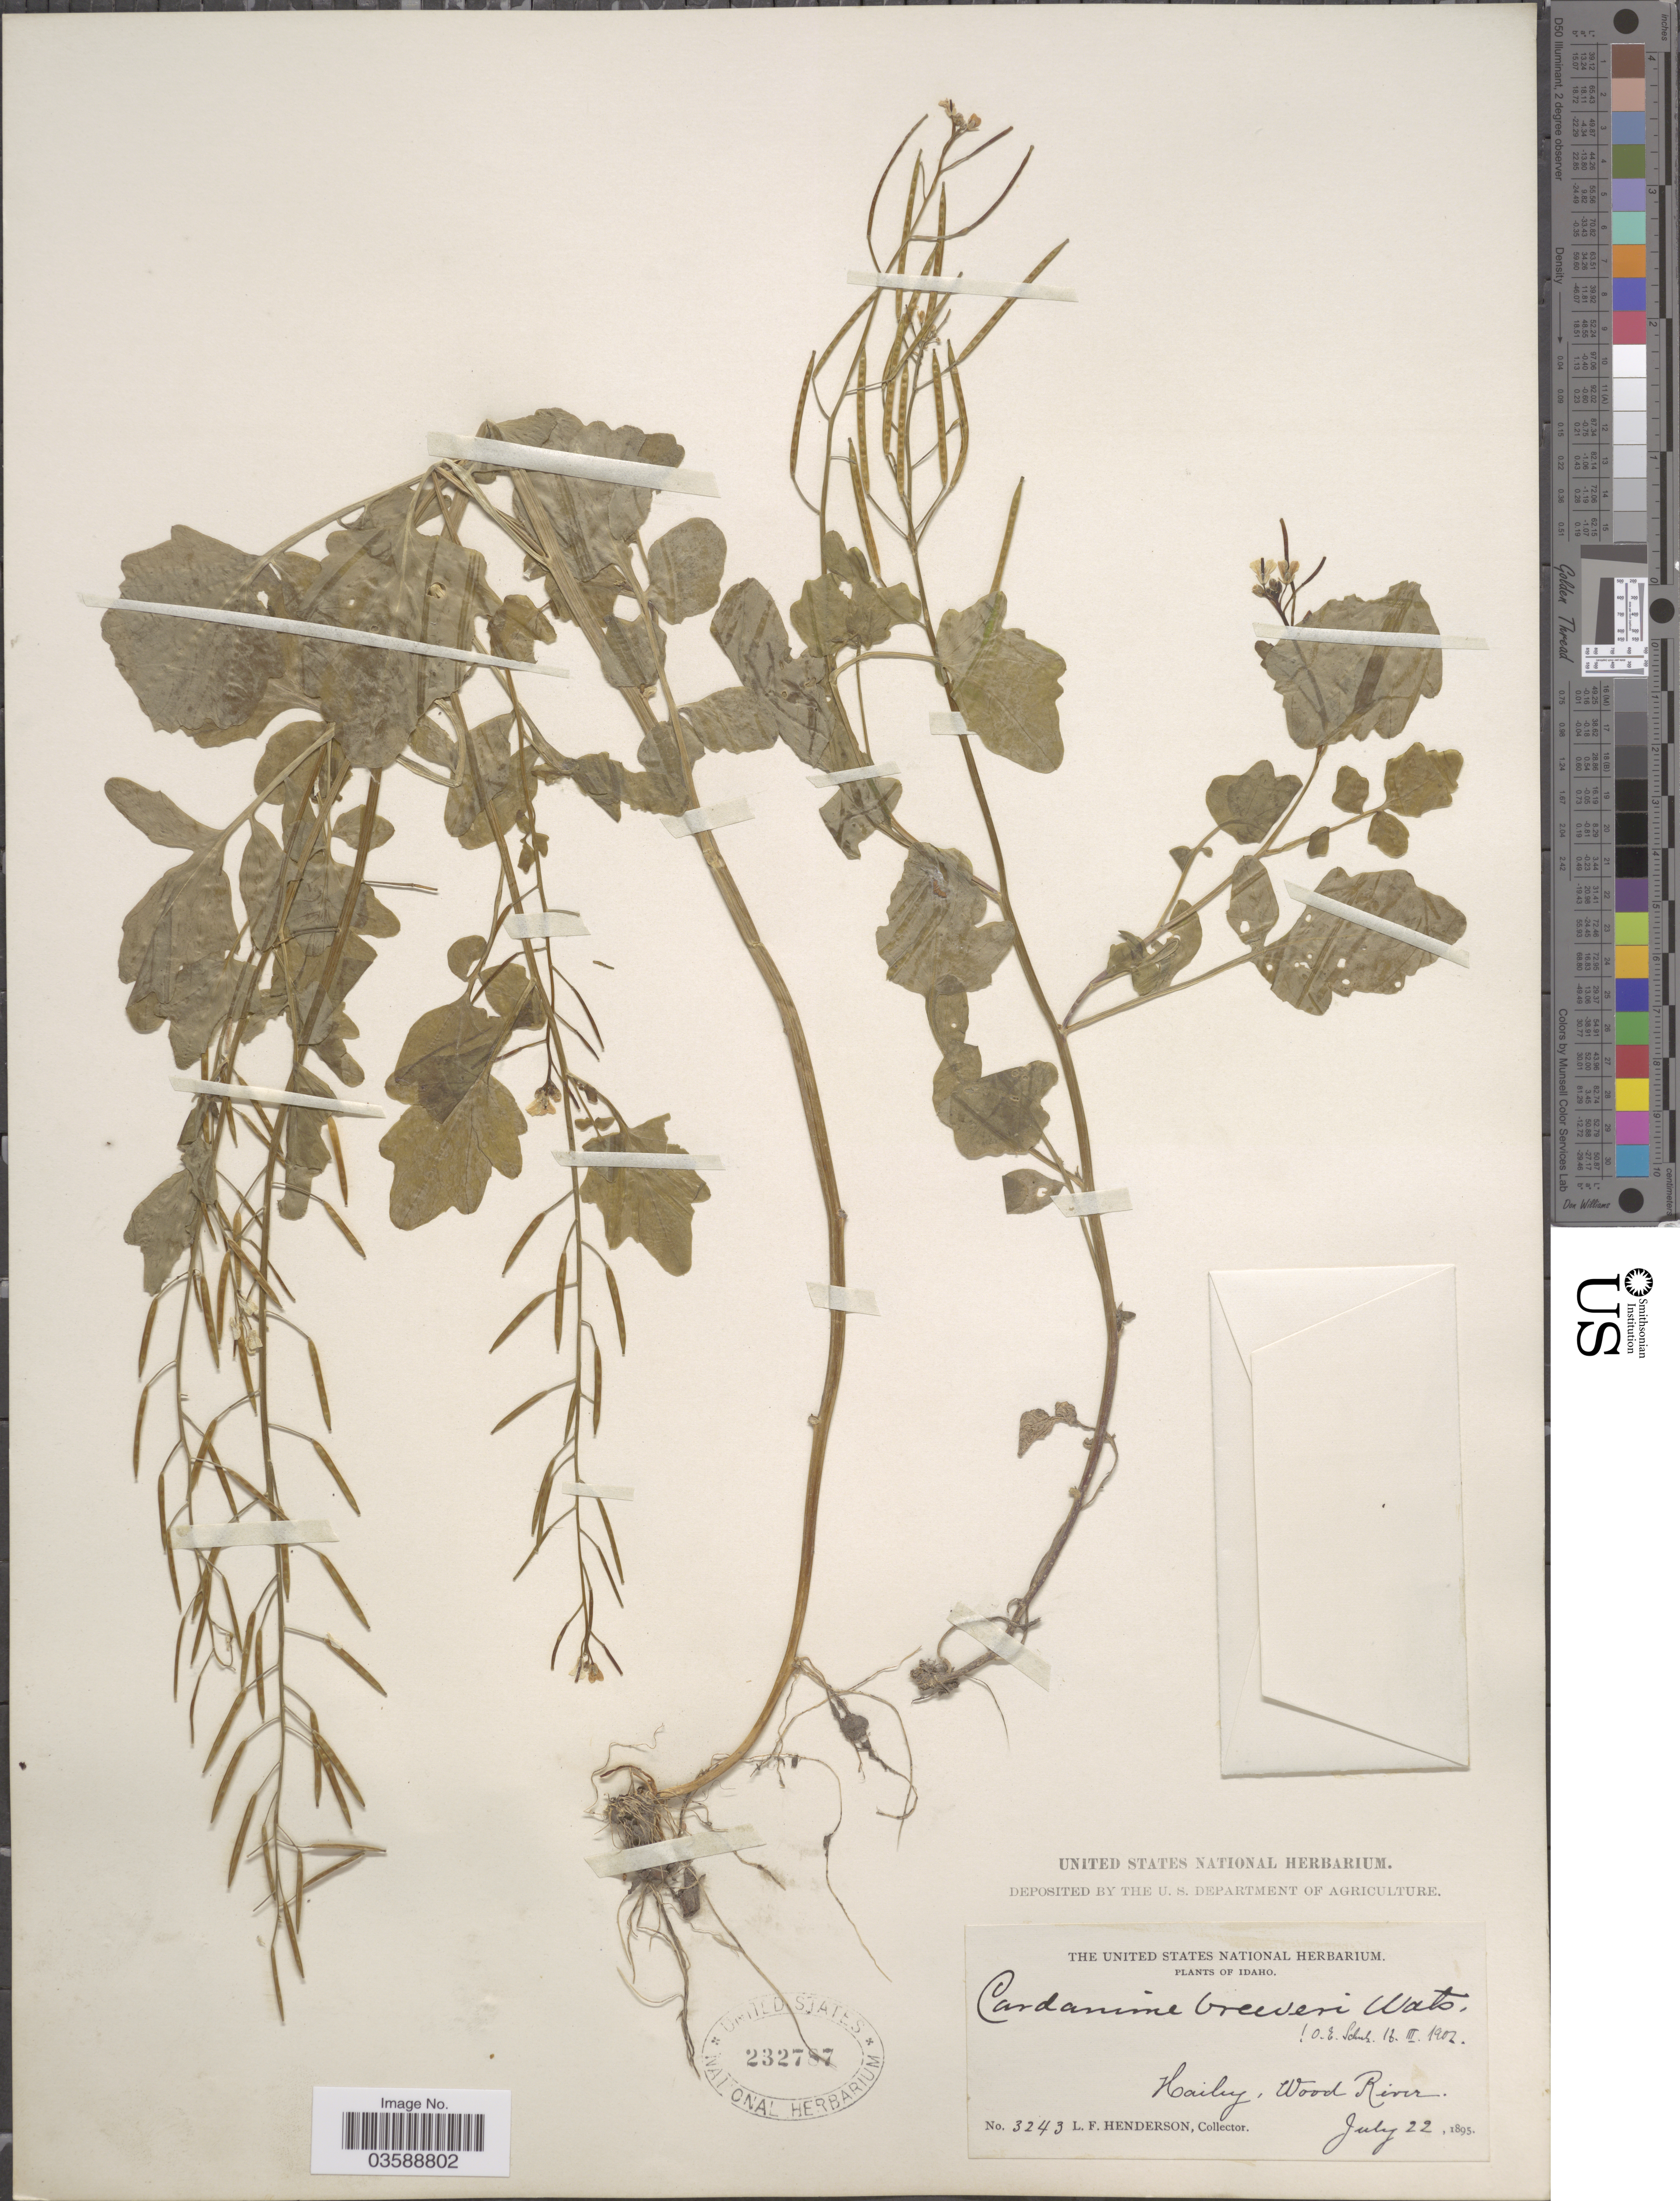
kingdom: Plantae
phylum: Tracheophyta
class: Magnoliopsida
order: Brassicales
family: Brassicaceae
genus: Cardamine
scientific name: Cardamine breweri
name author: S. Watson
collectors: L. Henderson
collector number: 3243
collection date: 1895-07-22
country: United States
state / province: Idaho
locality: Hailey, Wood River.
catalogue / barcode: US 232787